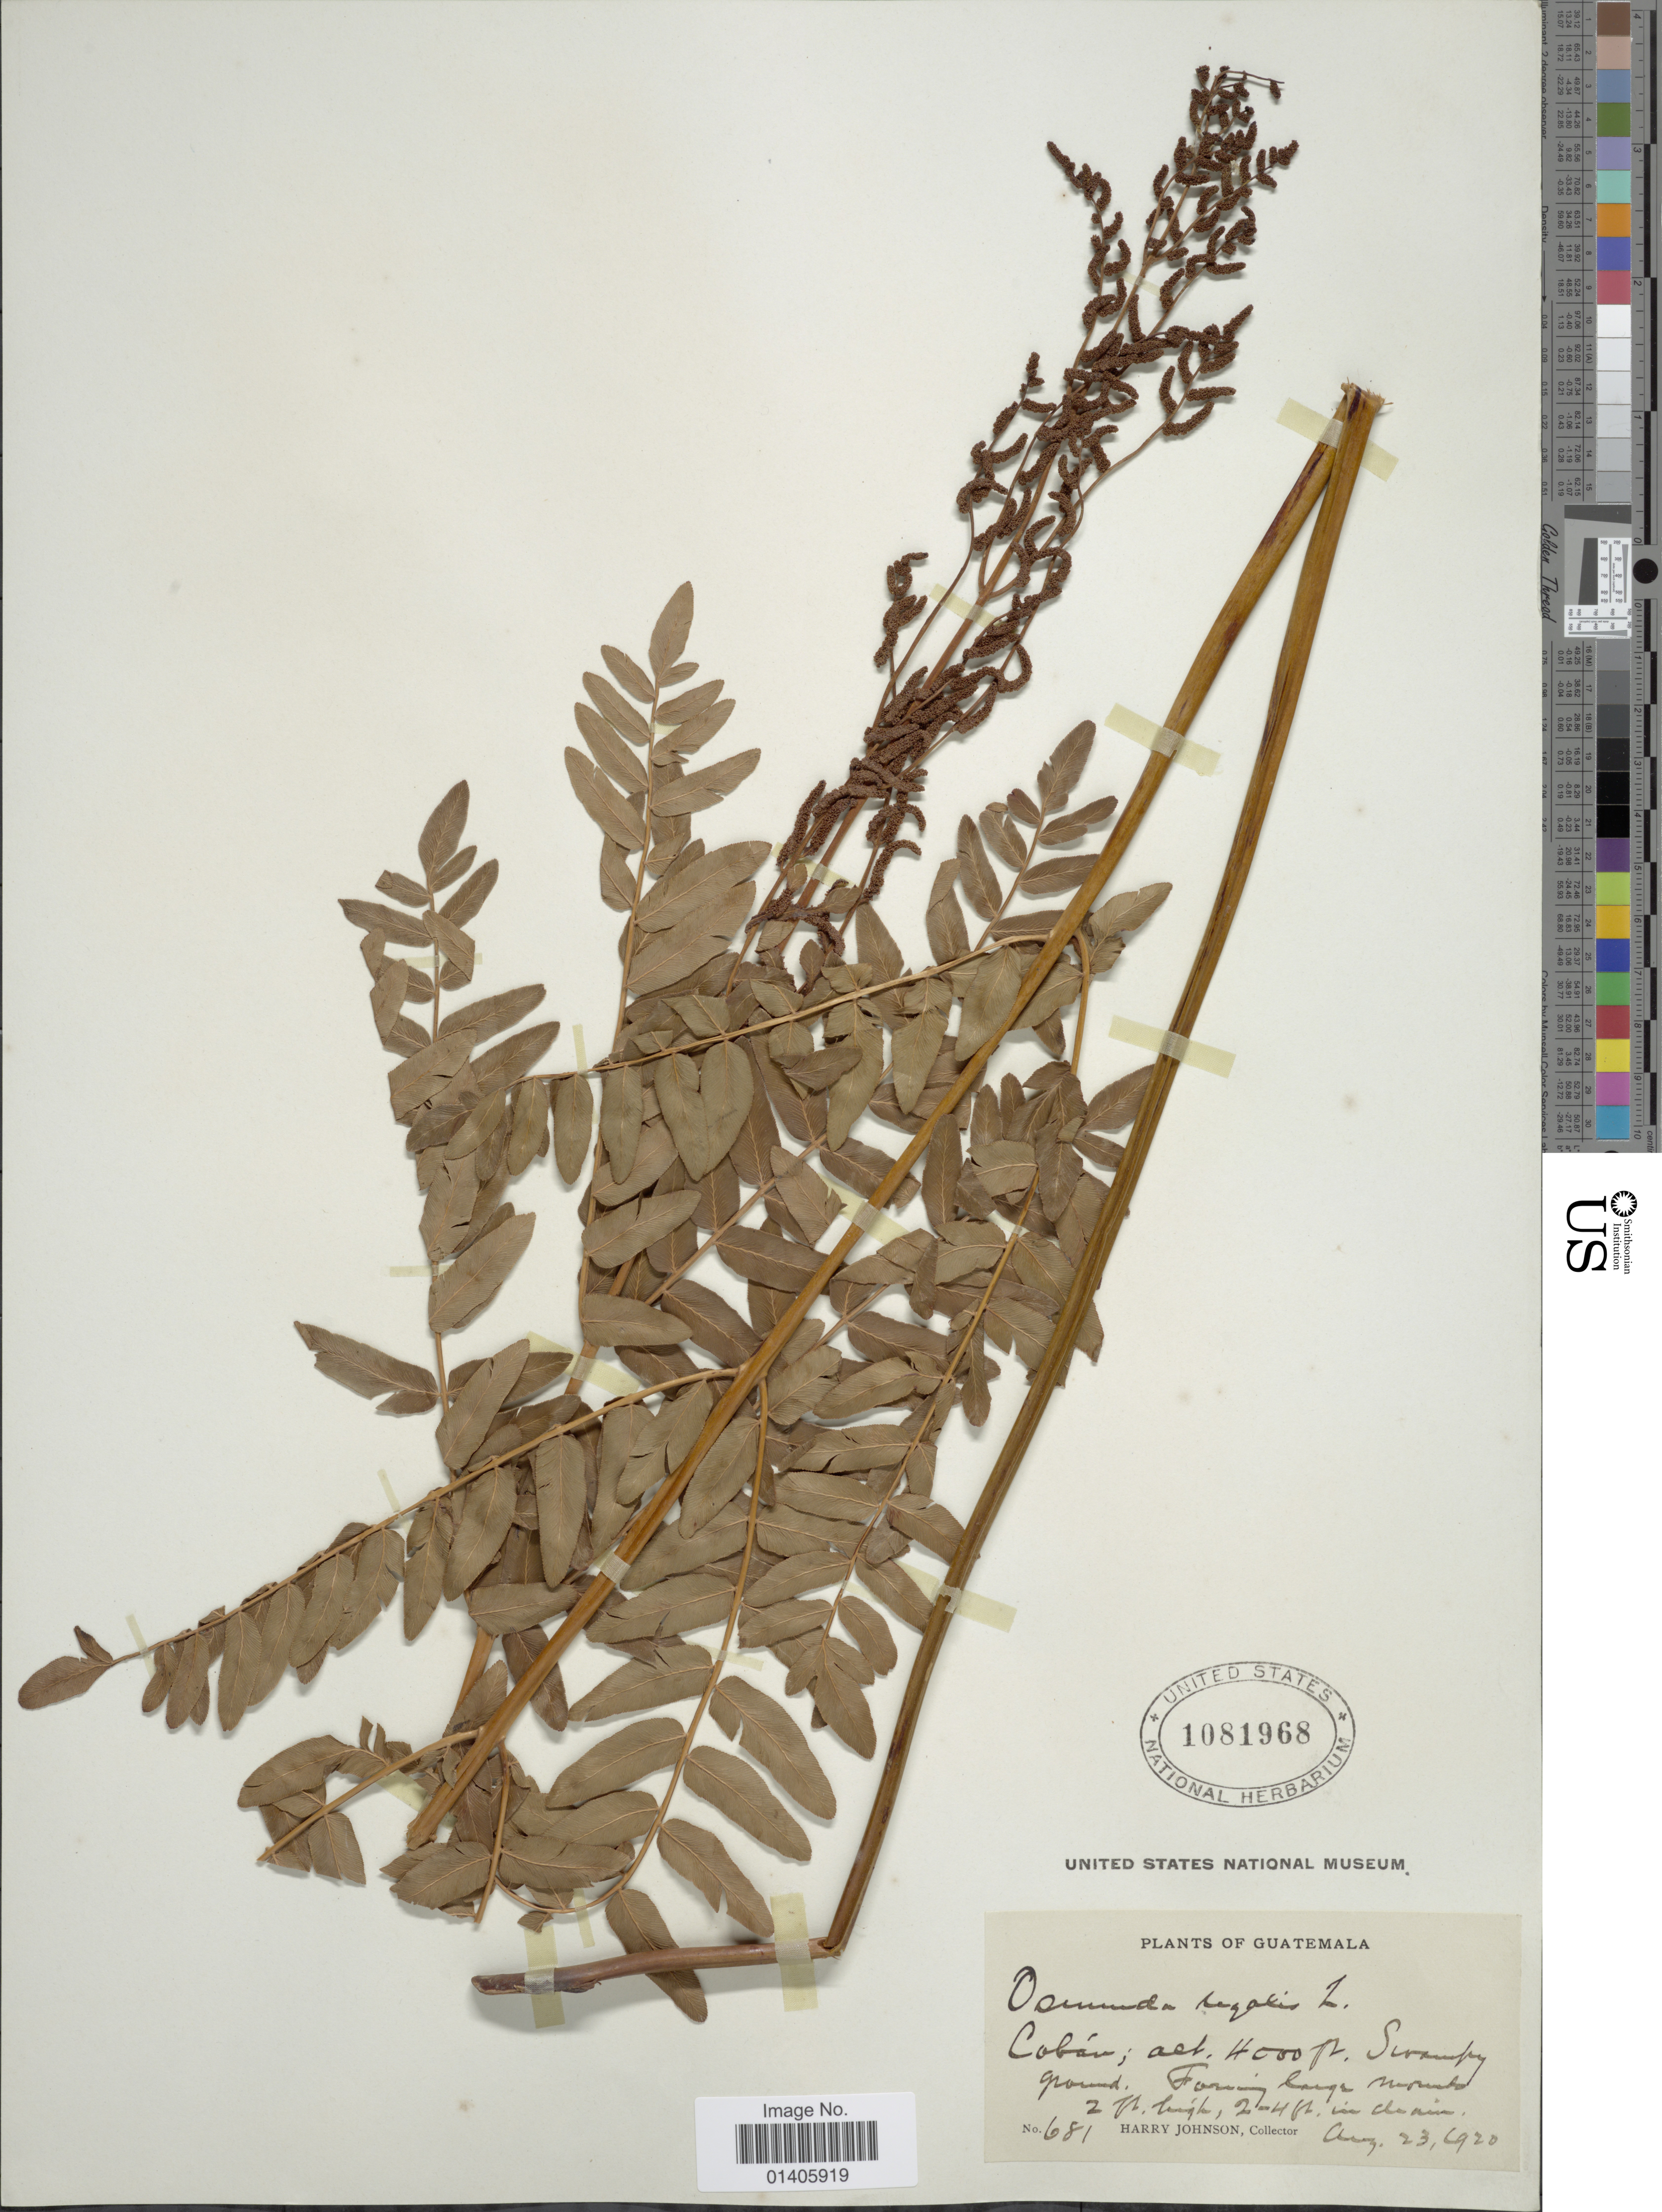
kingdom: Plantae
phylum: Tracheophyta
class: Polypodiopsida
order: Osmundales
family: Osmundaceae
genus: Osmunda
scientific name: Osmunda regalis var. spectabilis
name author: (Willd.) A. Gray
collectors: H. Johnson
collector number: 681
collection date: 1920-08-23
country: Guatemala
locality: Cobán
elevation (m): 1219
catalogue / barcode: US 1081968